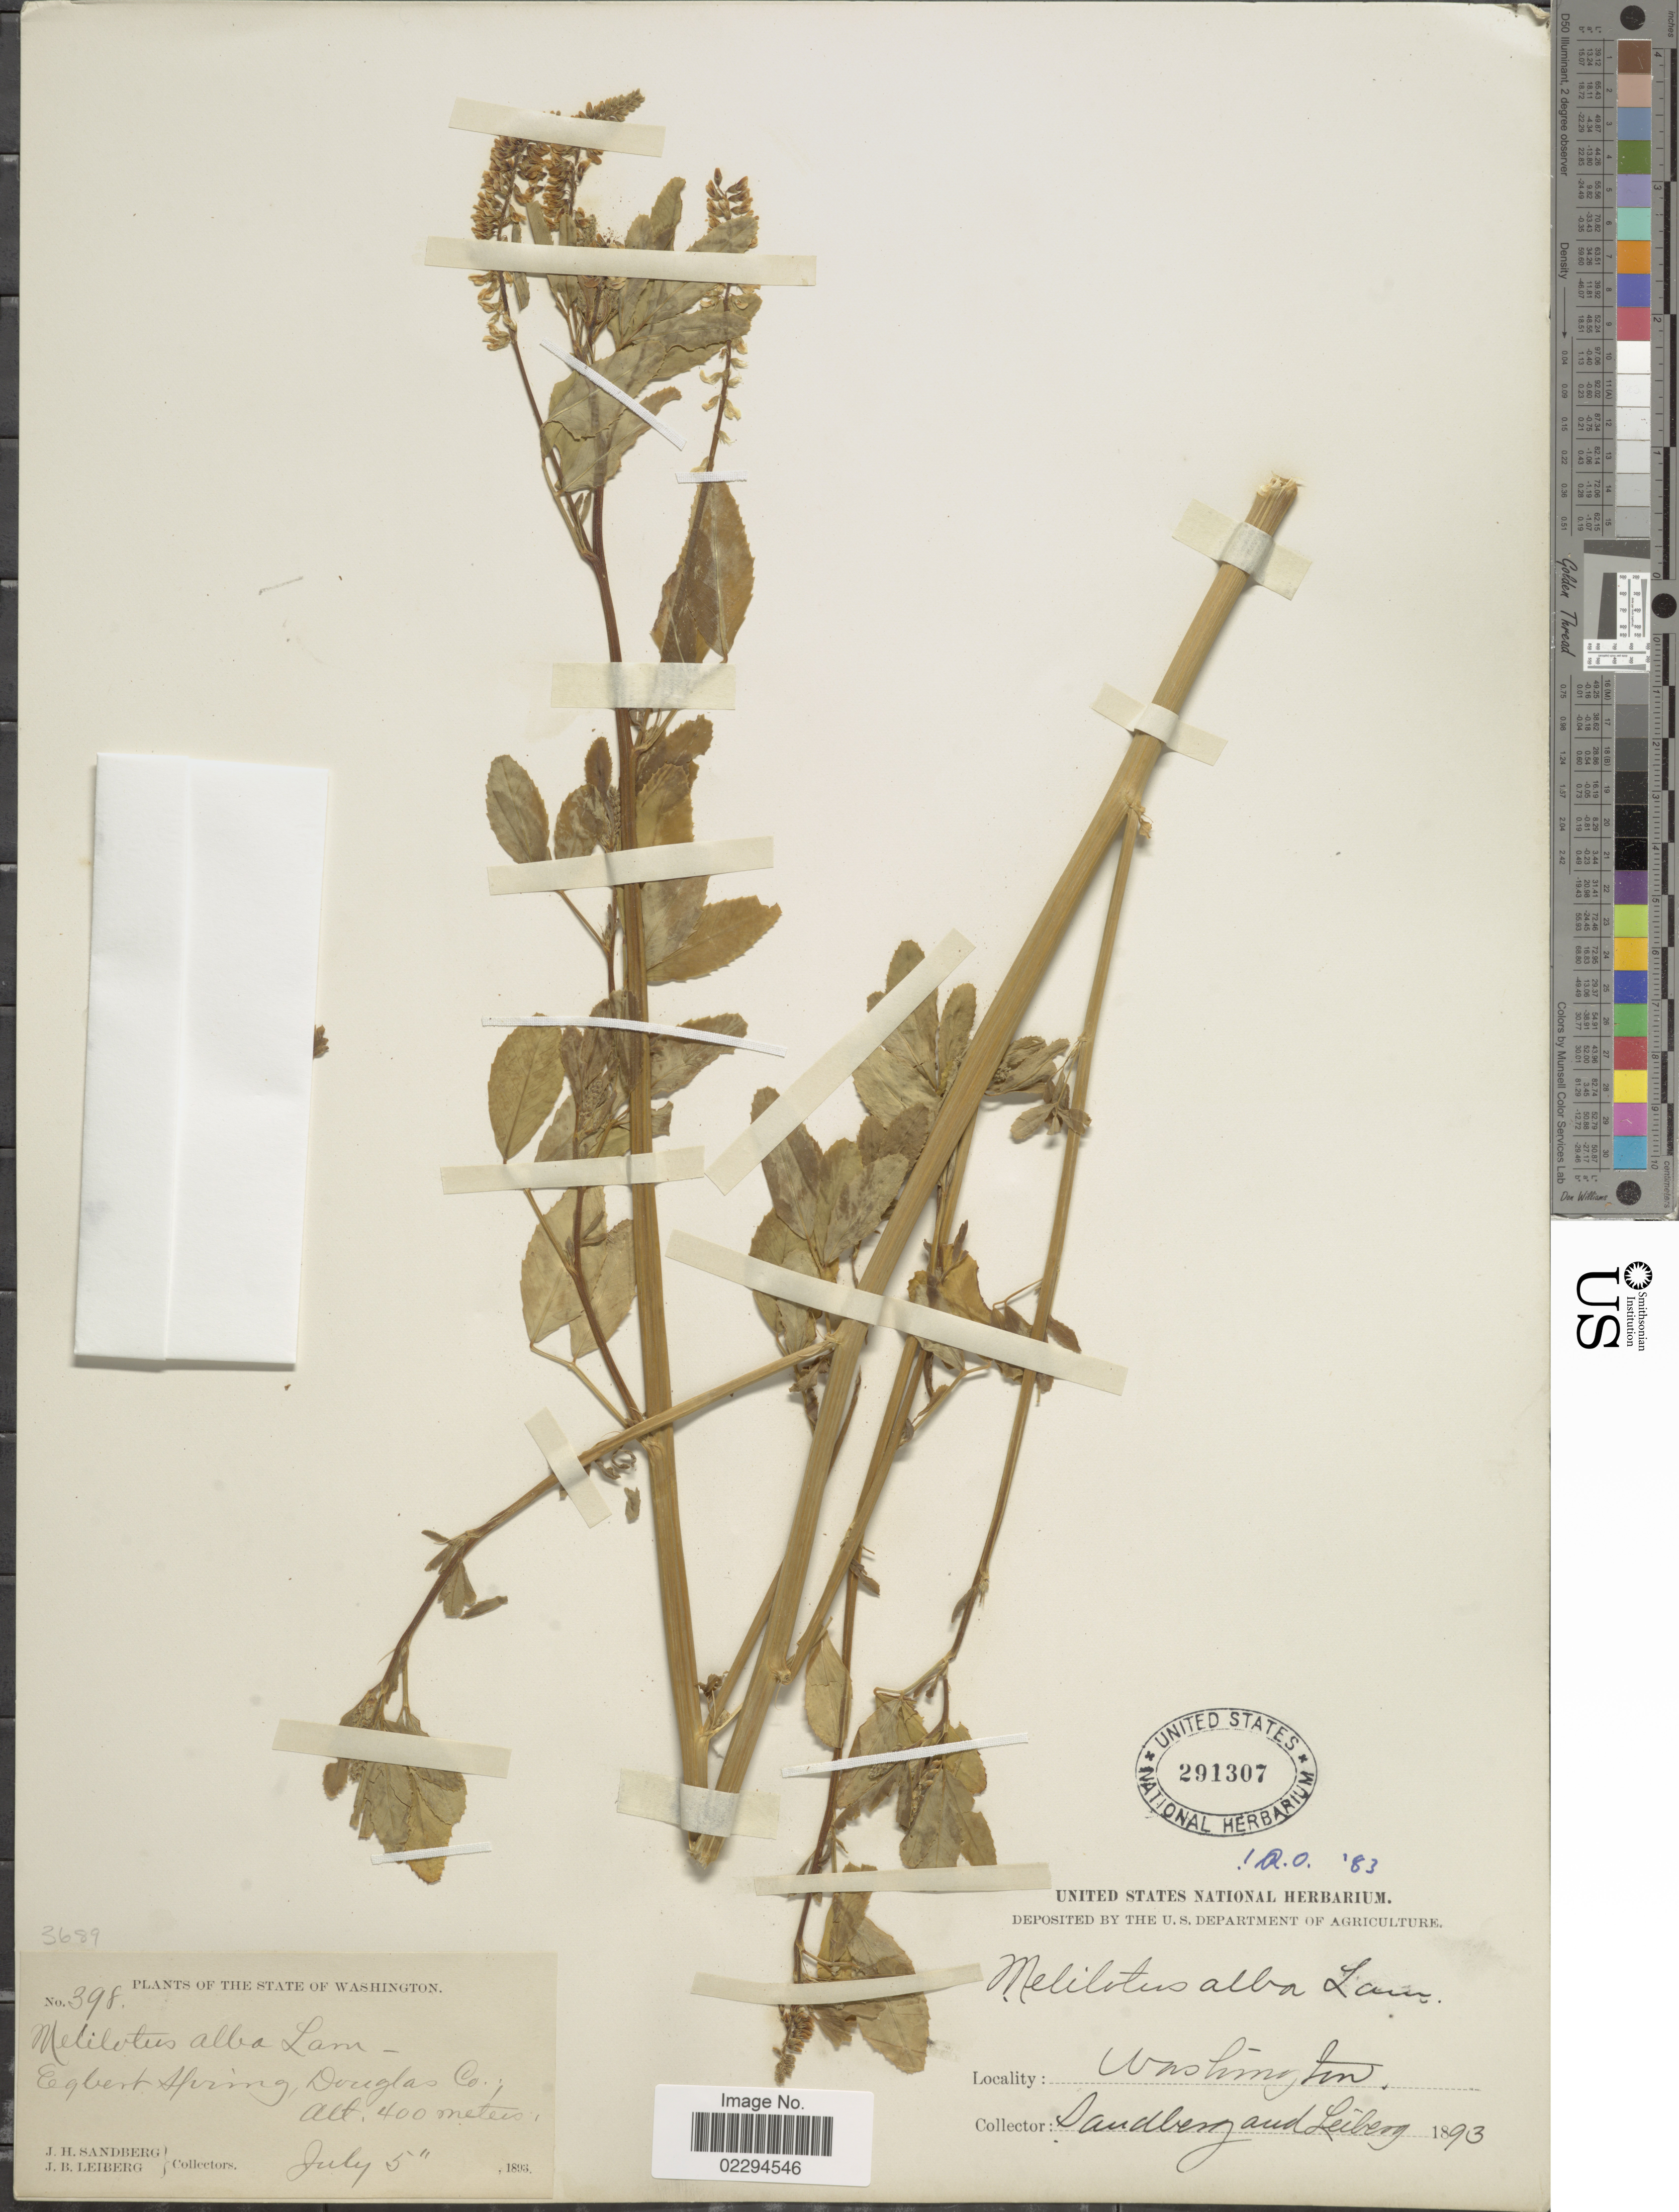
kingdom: Plantae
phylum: Tracheophyta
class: Magnoliopsida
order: Fabales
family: Fabaceae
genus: Melilotus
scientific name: Melilotus albus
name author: Medik.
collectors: J. H. Sandberg & J. B. Leiberg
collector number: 398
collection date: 1893-07-05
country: United States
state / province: Washington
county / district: Douglas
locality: Egbert Spring, Douglas Co.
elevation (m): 400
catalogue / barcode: US 291307